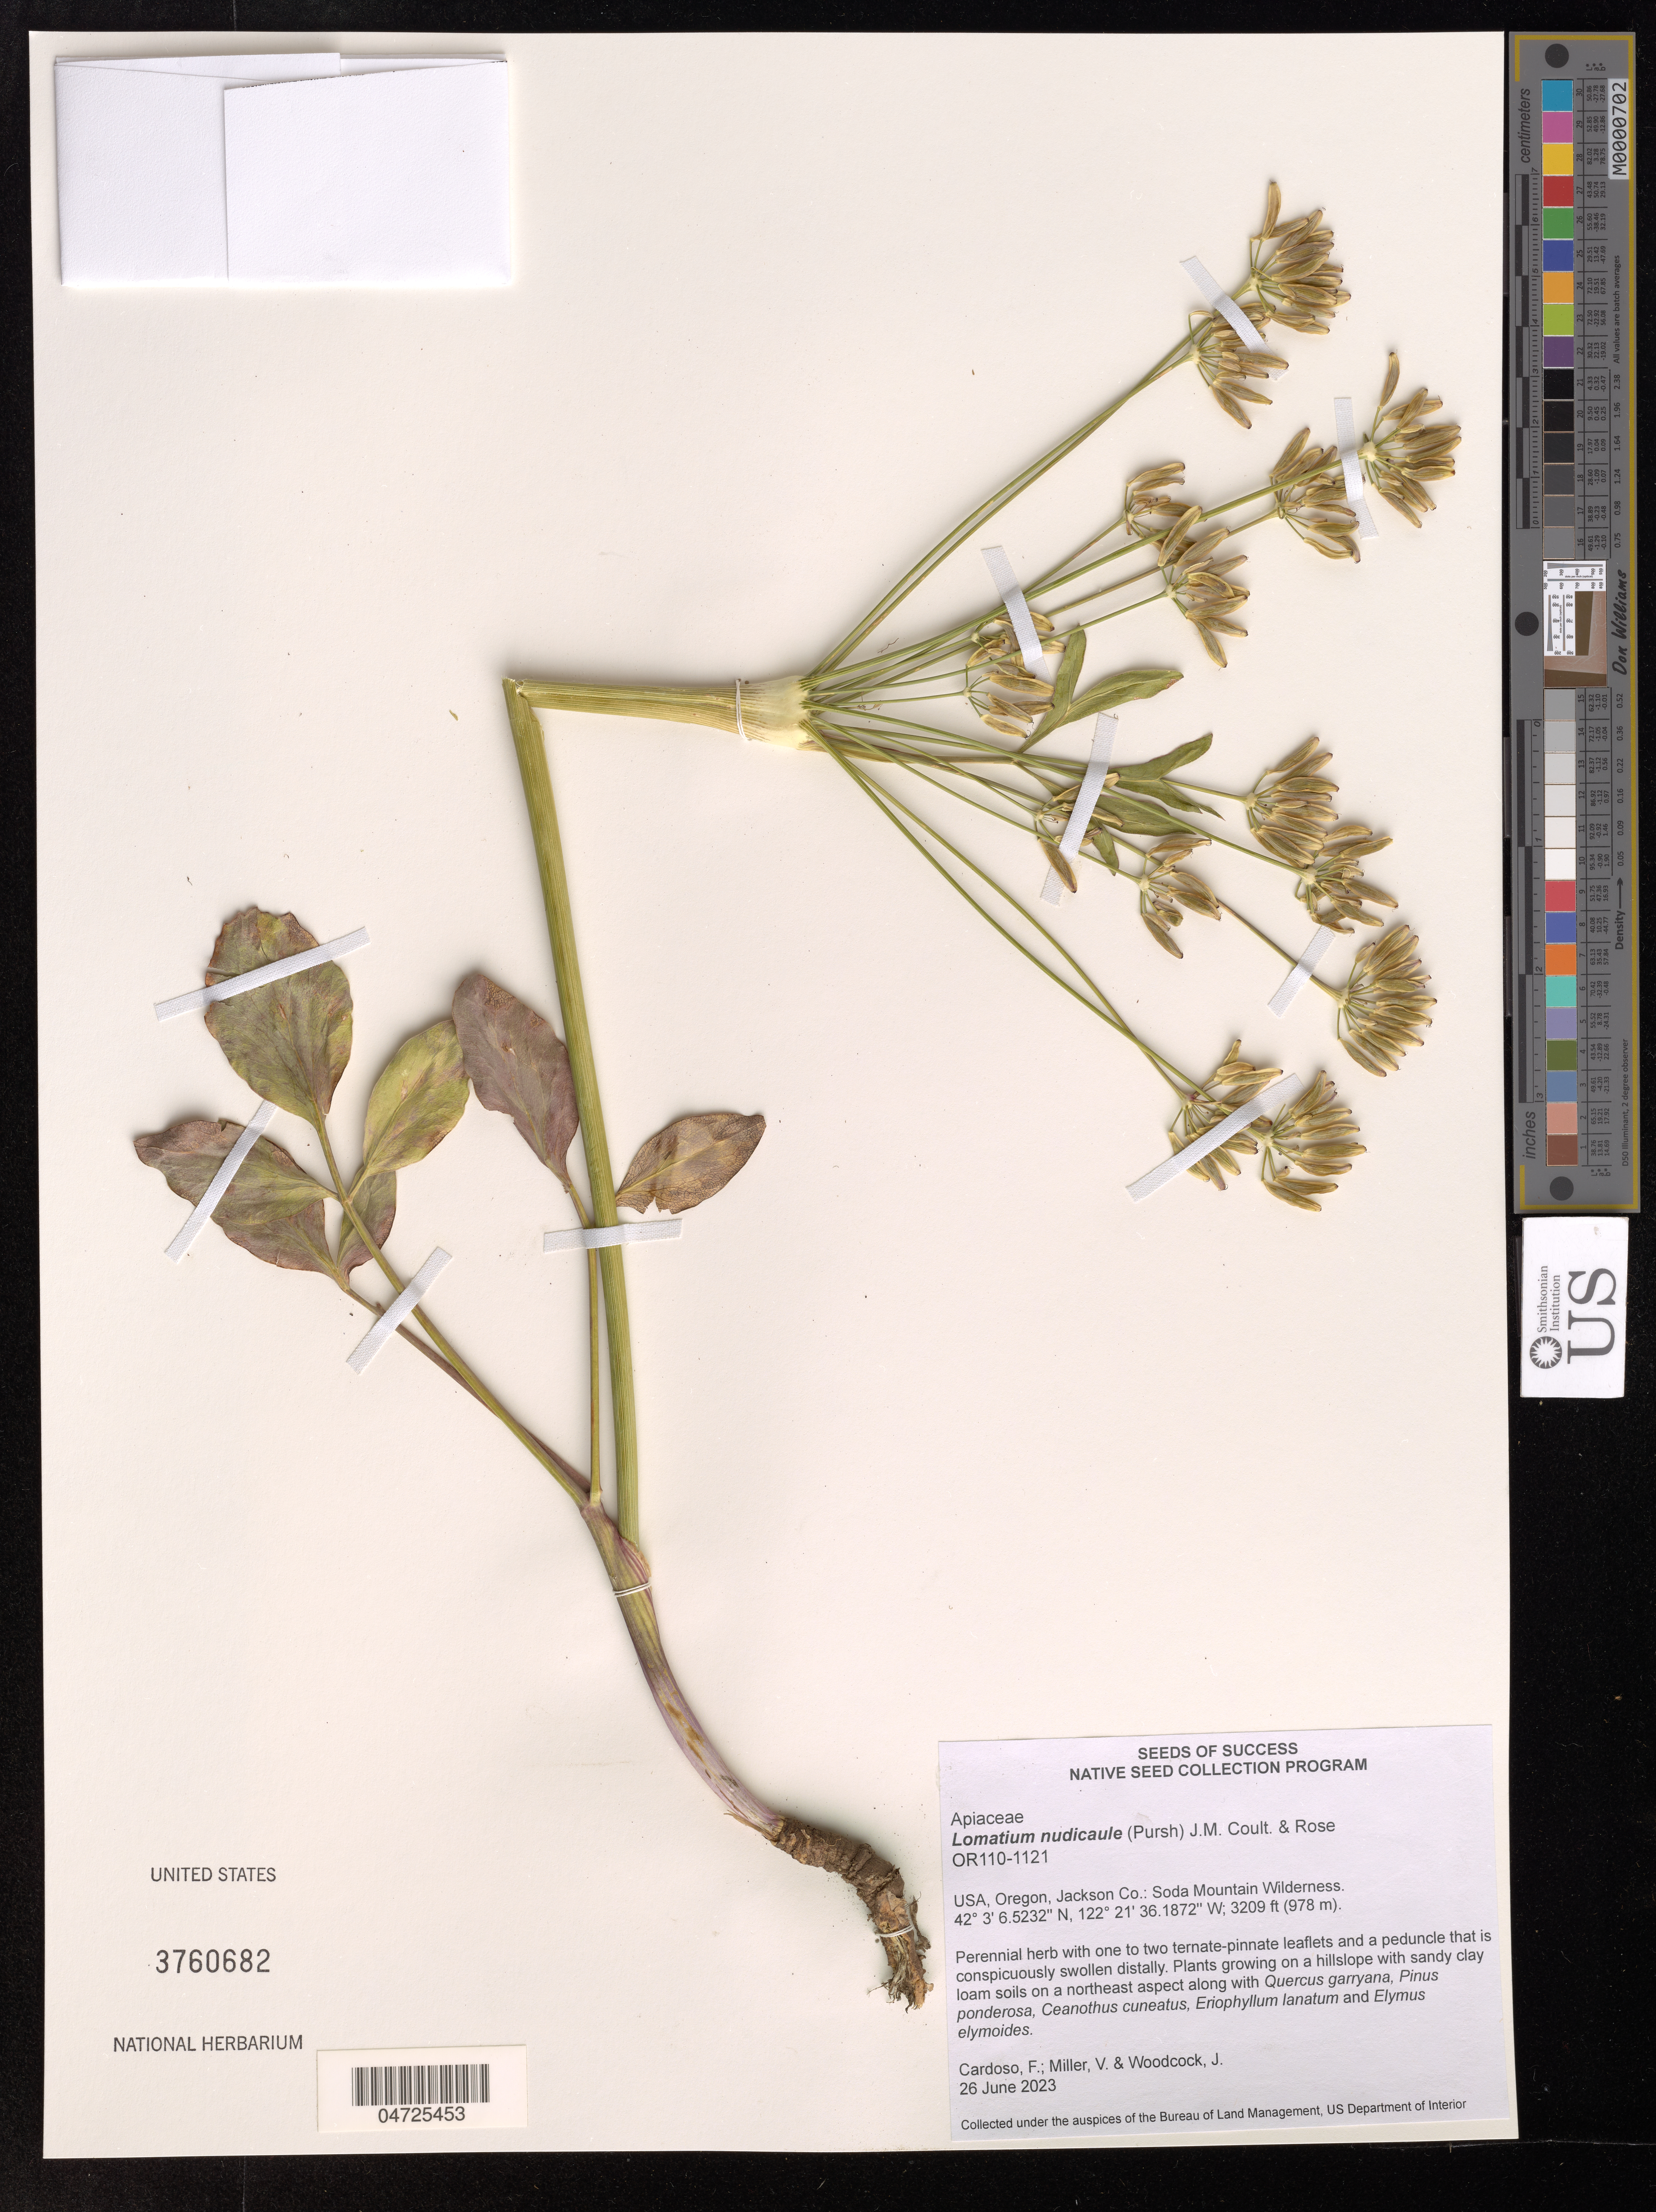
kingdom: Plantae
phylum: Tracheophyta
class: Magnoliopsida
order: Apiales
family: Apiaceae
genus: Lomatium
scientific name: Lomatium nudicaule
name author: (Pursh) J.M. Coult. & Rose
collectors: F. Cardoso, V. Miller & Woodcock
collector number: OR110-1121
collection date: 2023-06-26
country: United States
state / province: Oregon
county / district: Jackson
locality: Jackson Co.: Soda Mountain Wilderness.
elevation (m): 978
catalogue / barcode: US 3760682